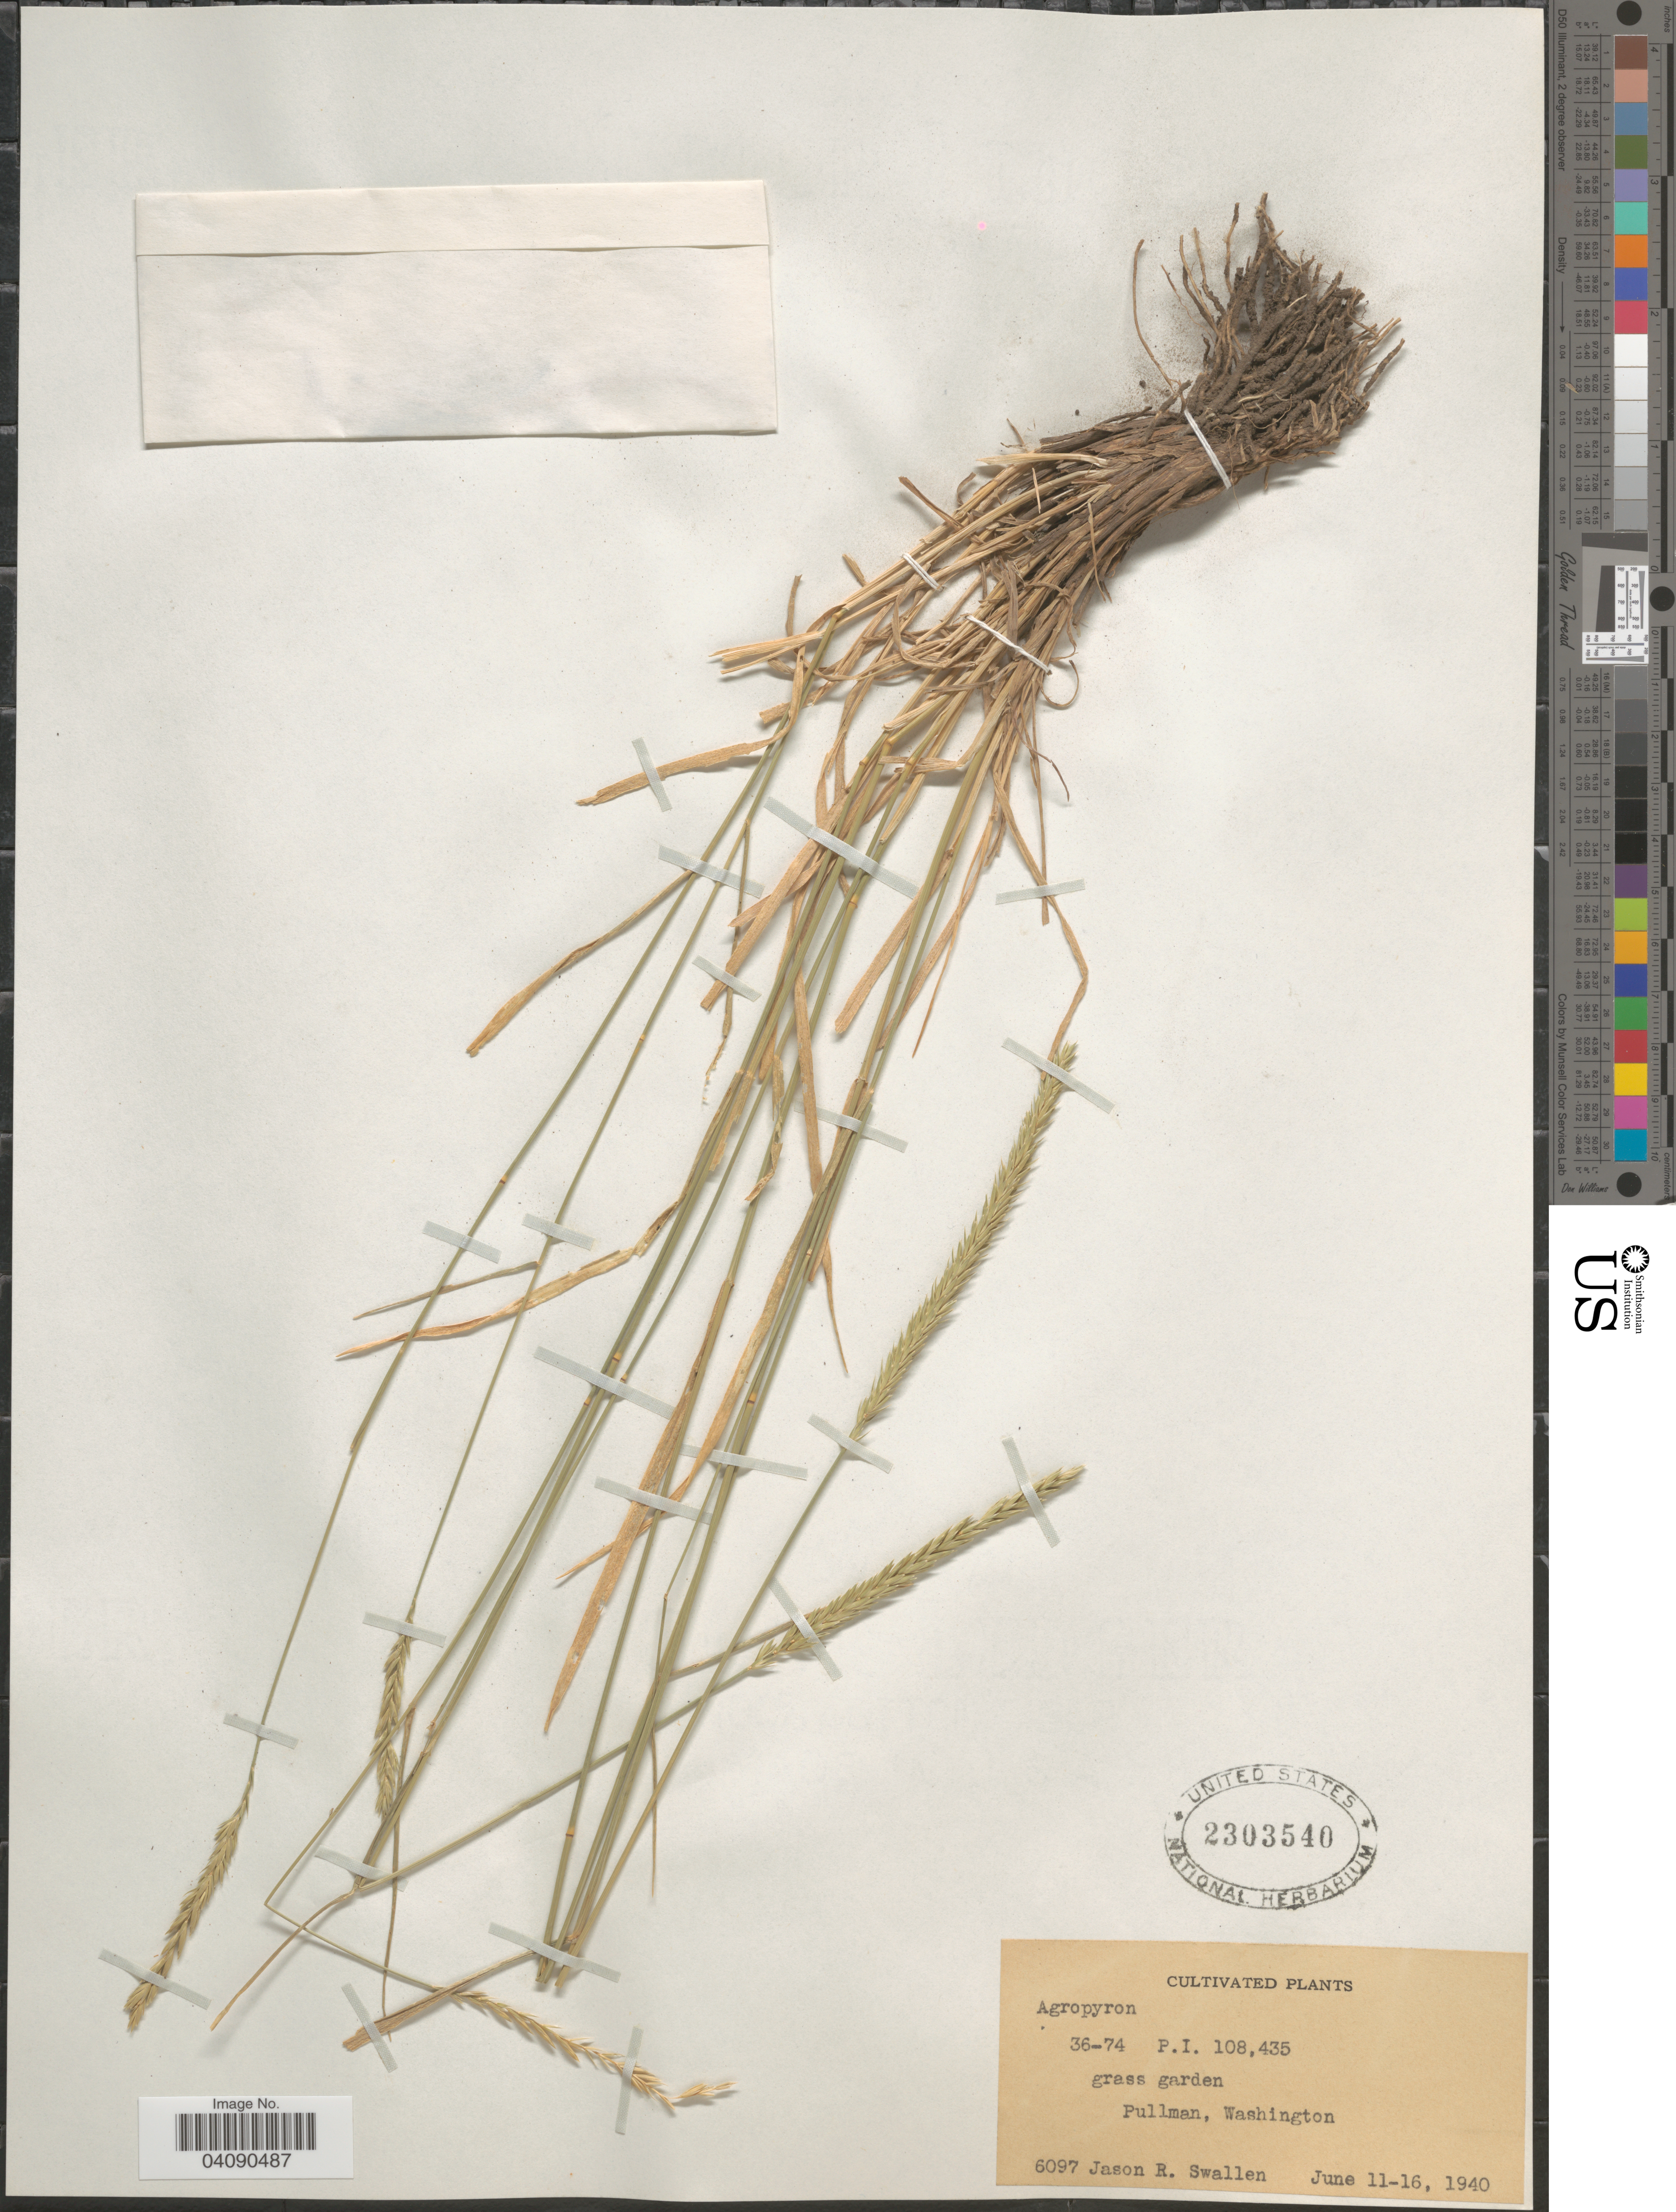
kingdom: Plantae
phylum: Tracheophyta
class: Liliopsida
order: Poales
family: Poaceae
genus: Agropyron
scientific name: Agropyron sp.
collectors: J. R. Swallen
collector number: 6097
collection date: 1940-06-11/1940-06-16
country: United States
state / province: Washington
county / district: Whitman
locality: Grass garden. Pullman.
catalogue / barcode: US 2303540